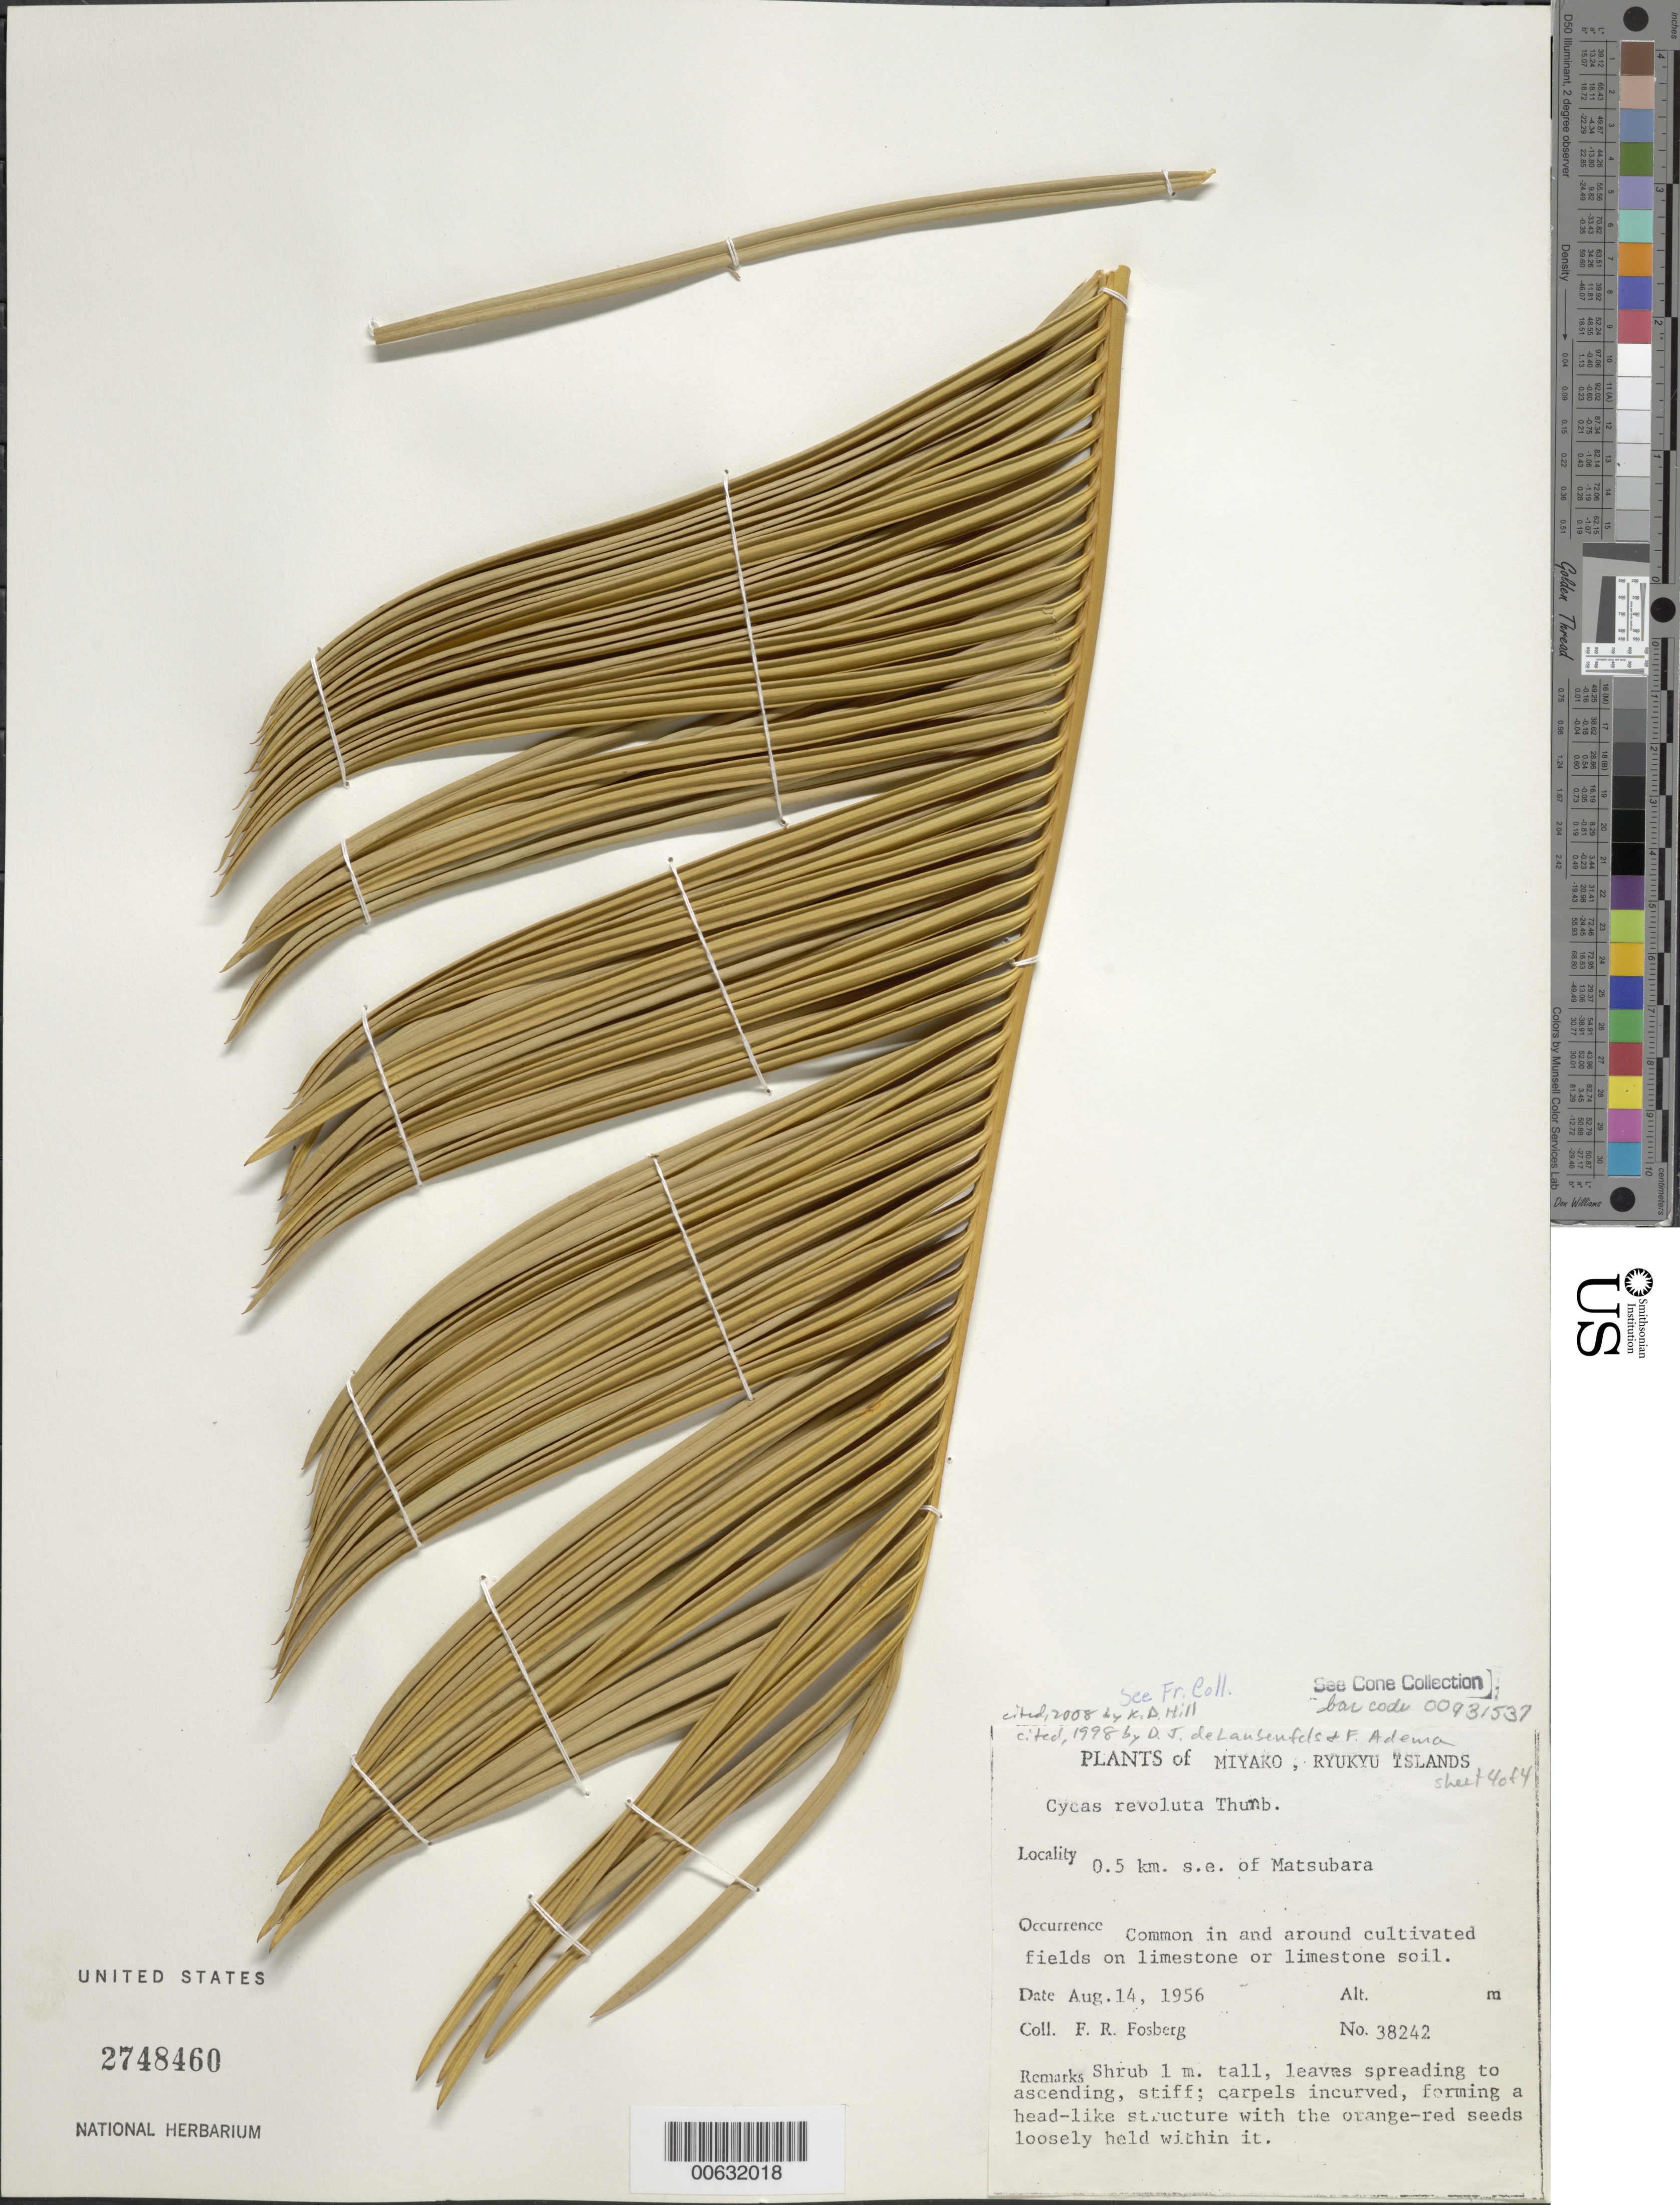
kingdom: Plantae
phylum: Tracheophyta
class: Cycadopsida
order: Cycadales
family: Cycadaceae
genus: Cycas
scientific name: Cycas revoluta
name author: Thunb.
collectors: F. Fosburg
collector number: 38242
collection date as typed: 14 Aug 1956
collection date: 1956-08-14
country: Japan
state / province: Okinawa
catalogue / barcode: US 2748460